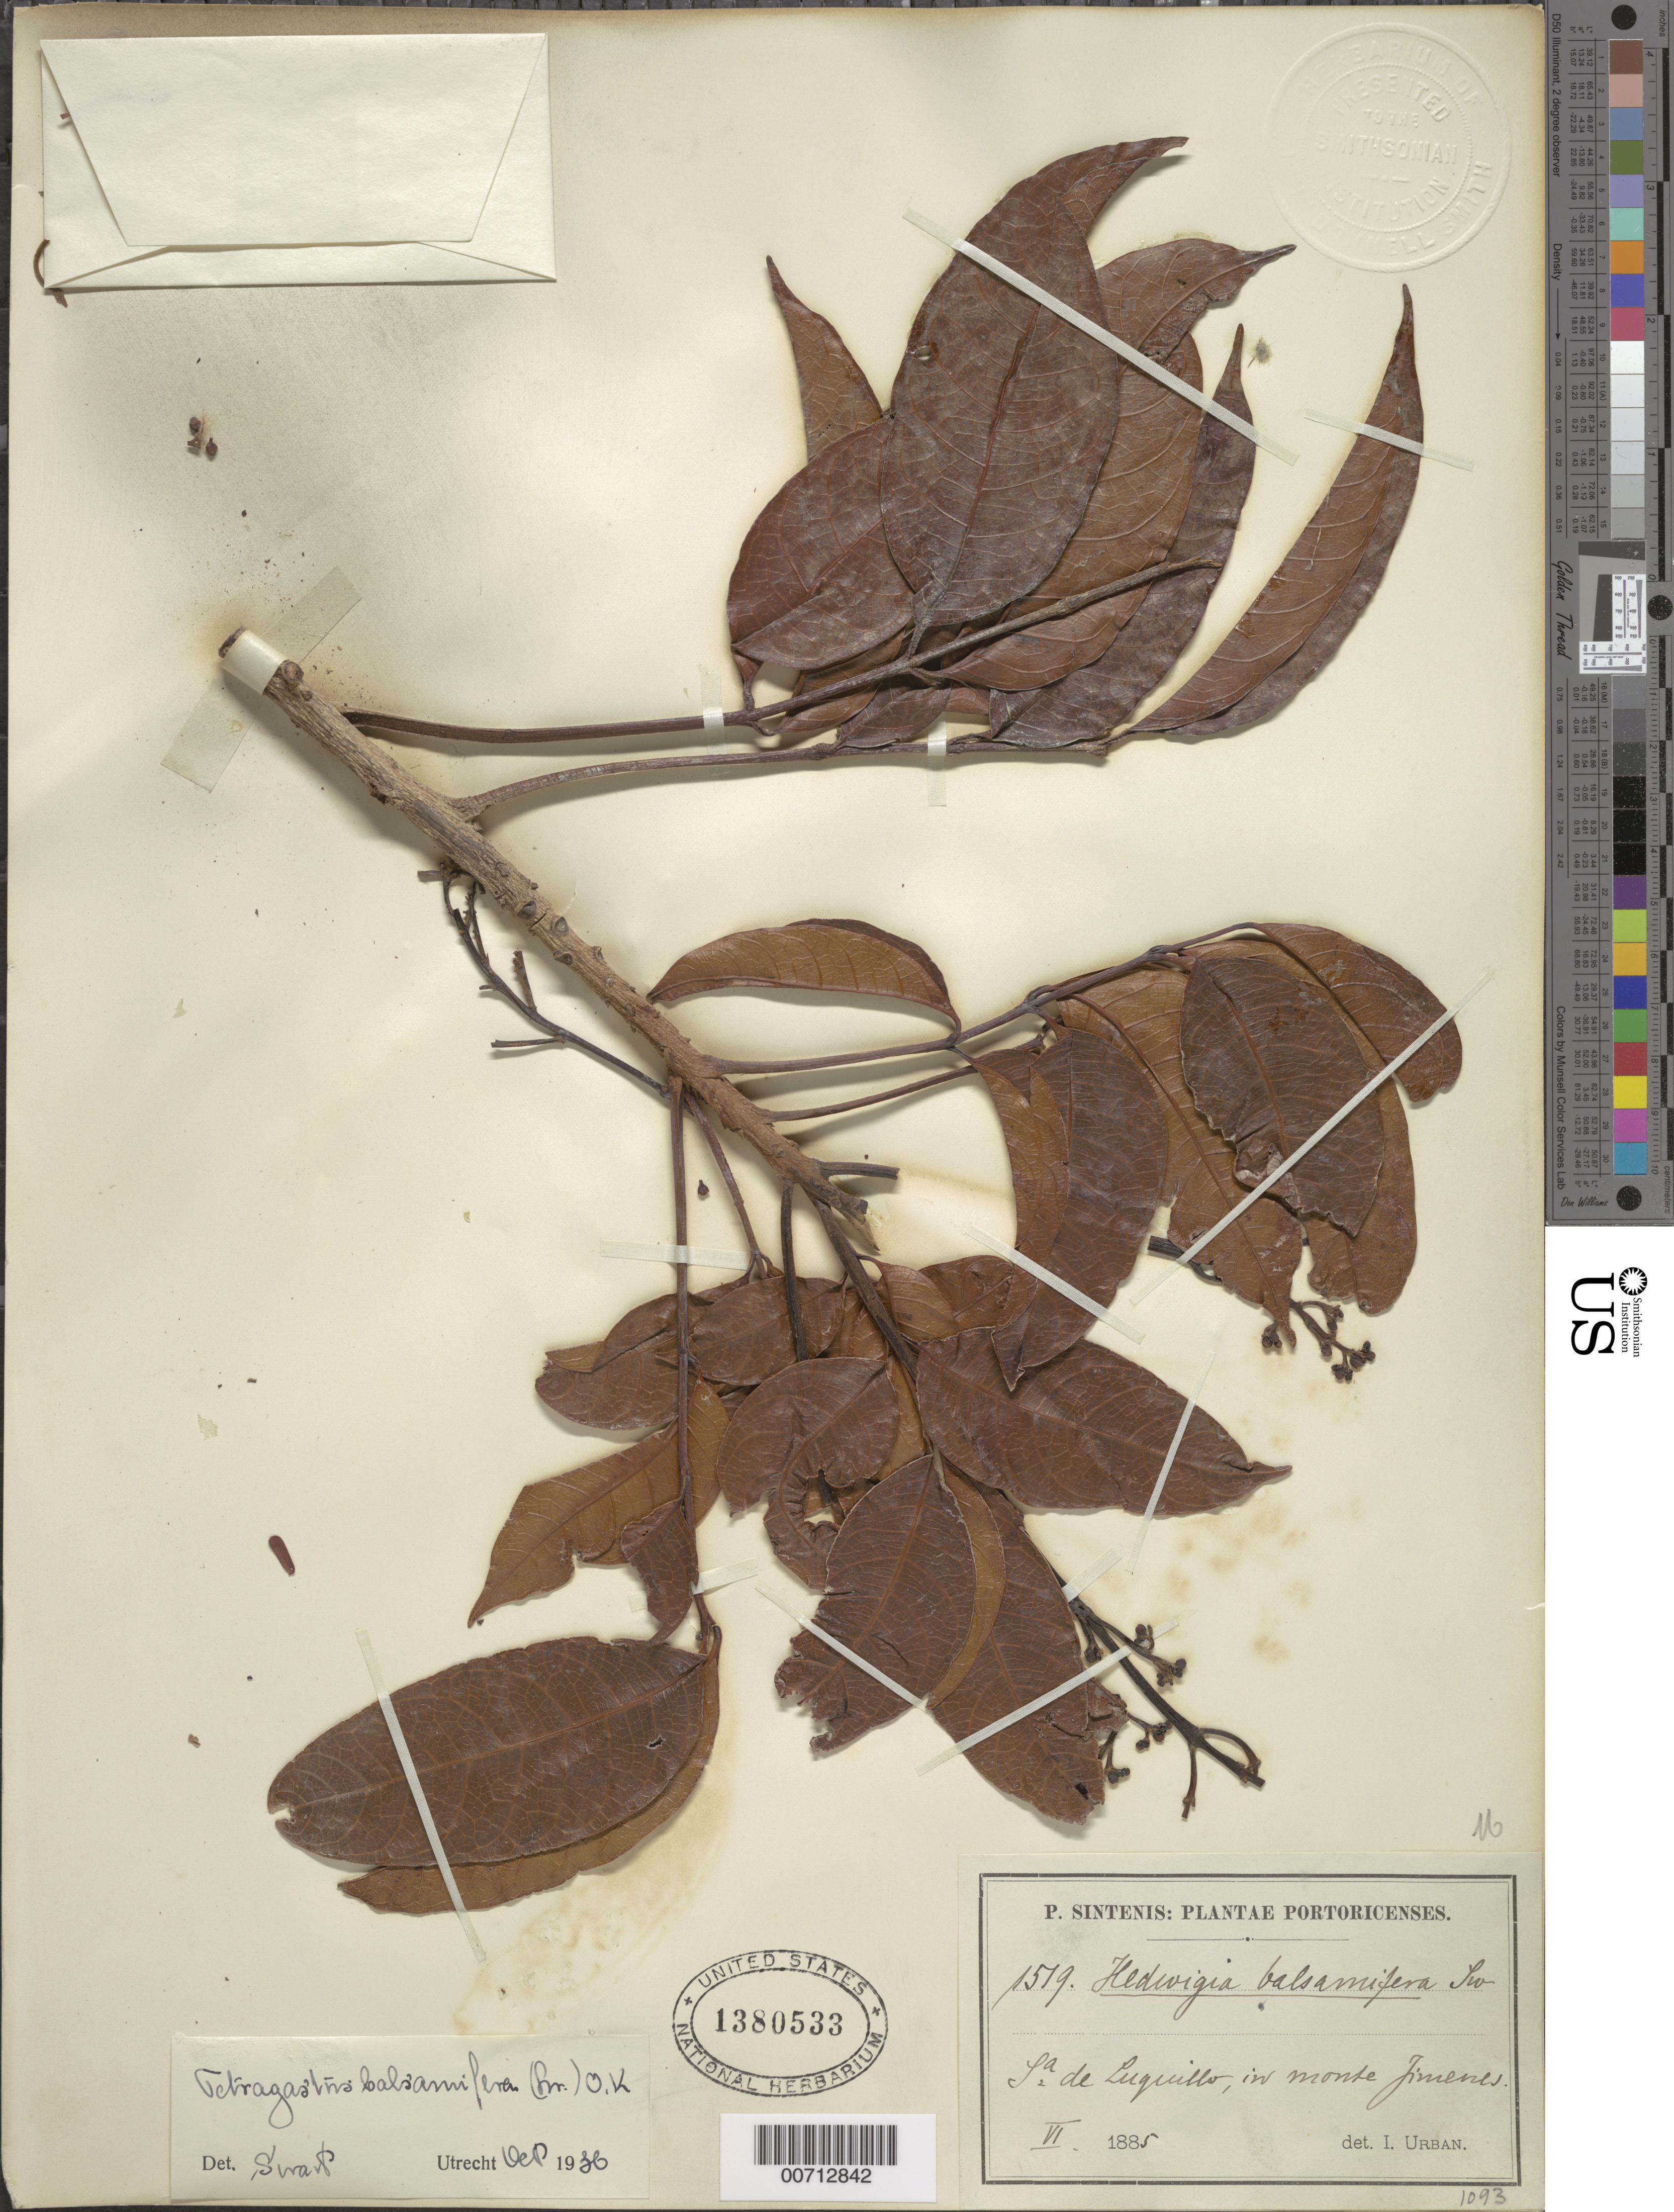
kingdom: Plantae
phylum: Tracheophyta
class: Magnoliopsida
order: Sapindales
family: Burseraceae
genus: Protium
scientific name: Protium balsamiferum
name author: (Sw.) Daly & P. Fine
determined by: Daly, Douglas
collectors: P. Sintenis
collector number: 1519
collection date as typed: Jun 1885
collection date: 1885-06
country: Puerto Rico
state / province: Luquillo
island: Greater Antilles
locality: La de Luquillo, in monte Jimenes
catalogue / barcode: US 1380533